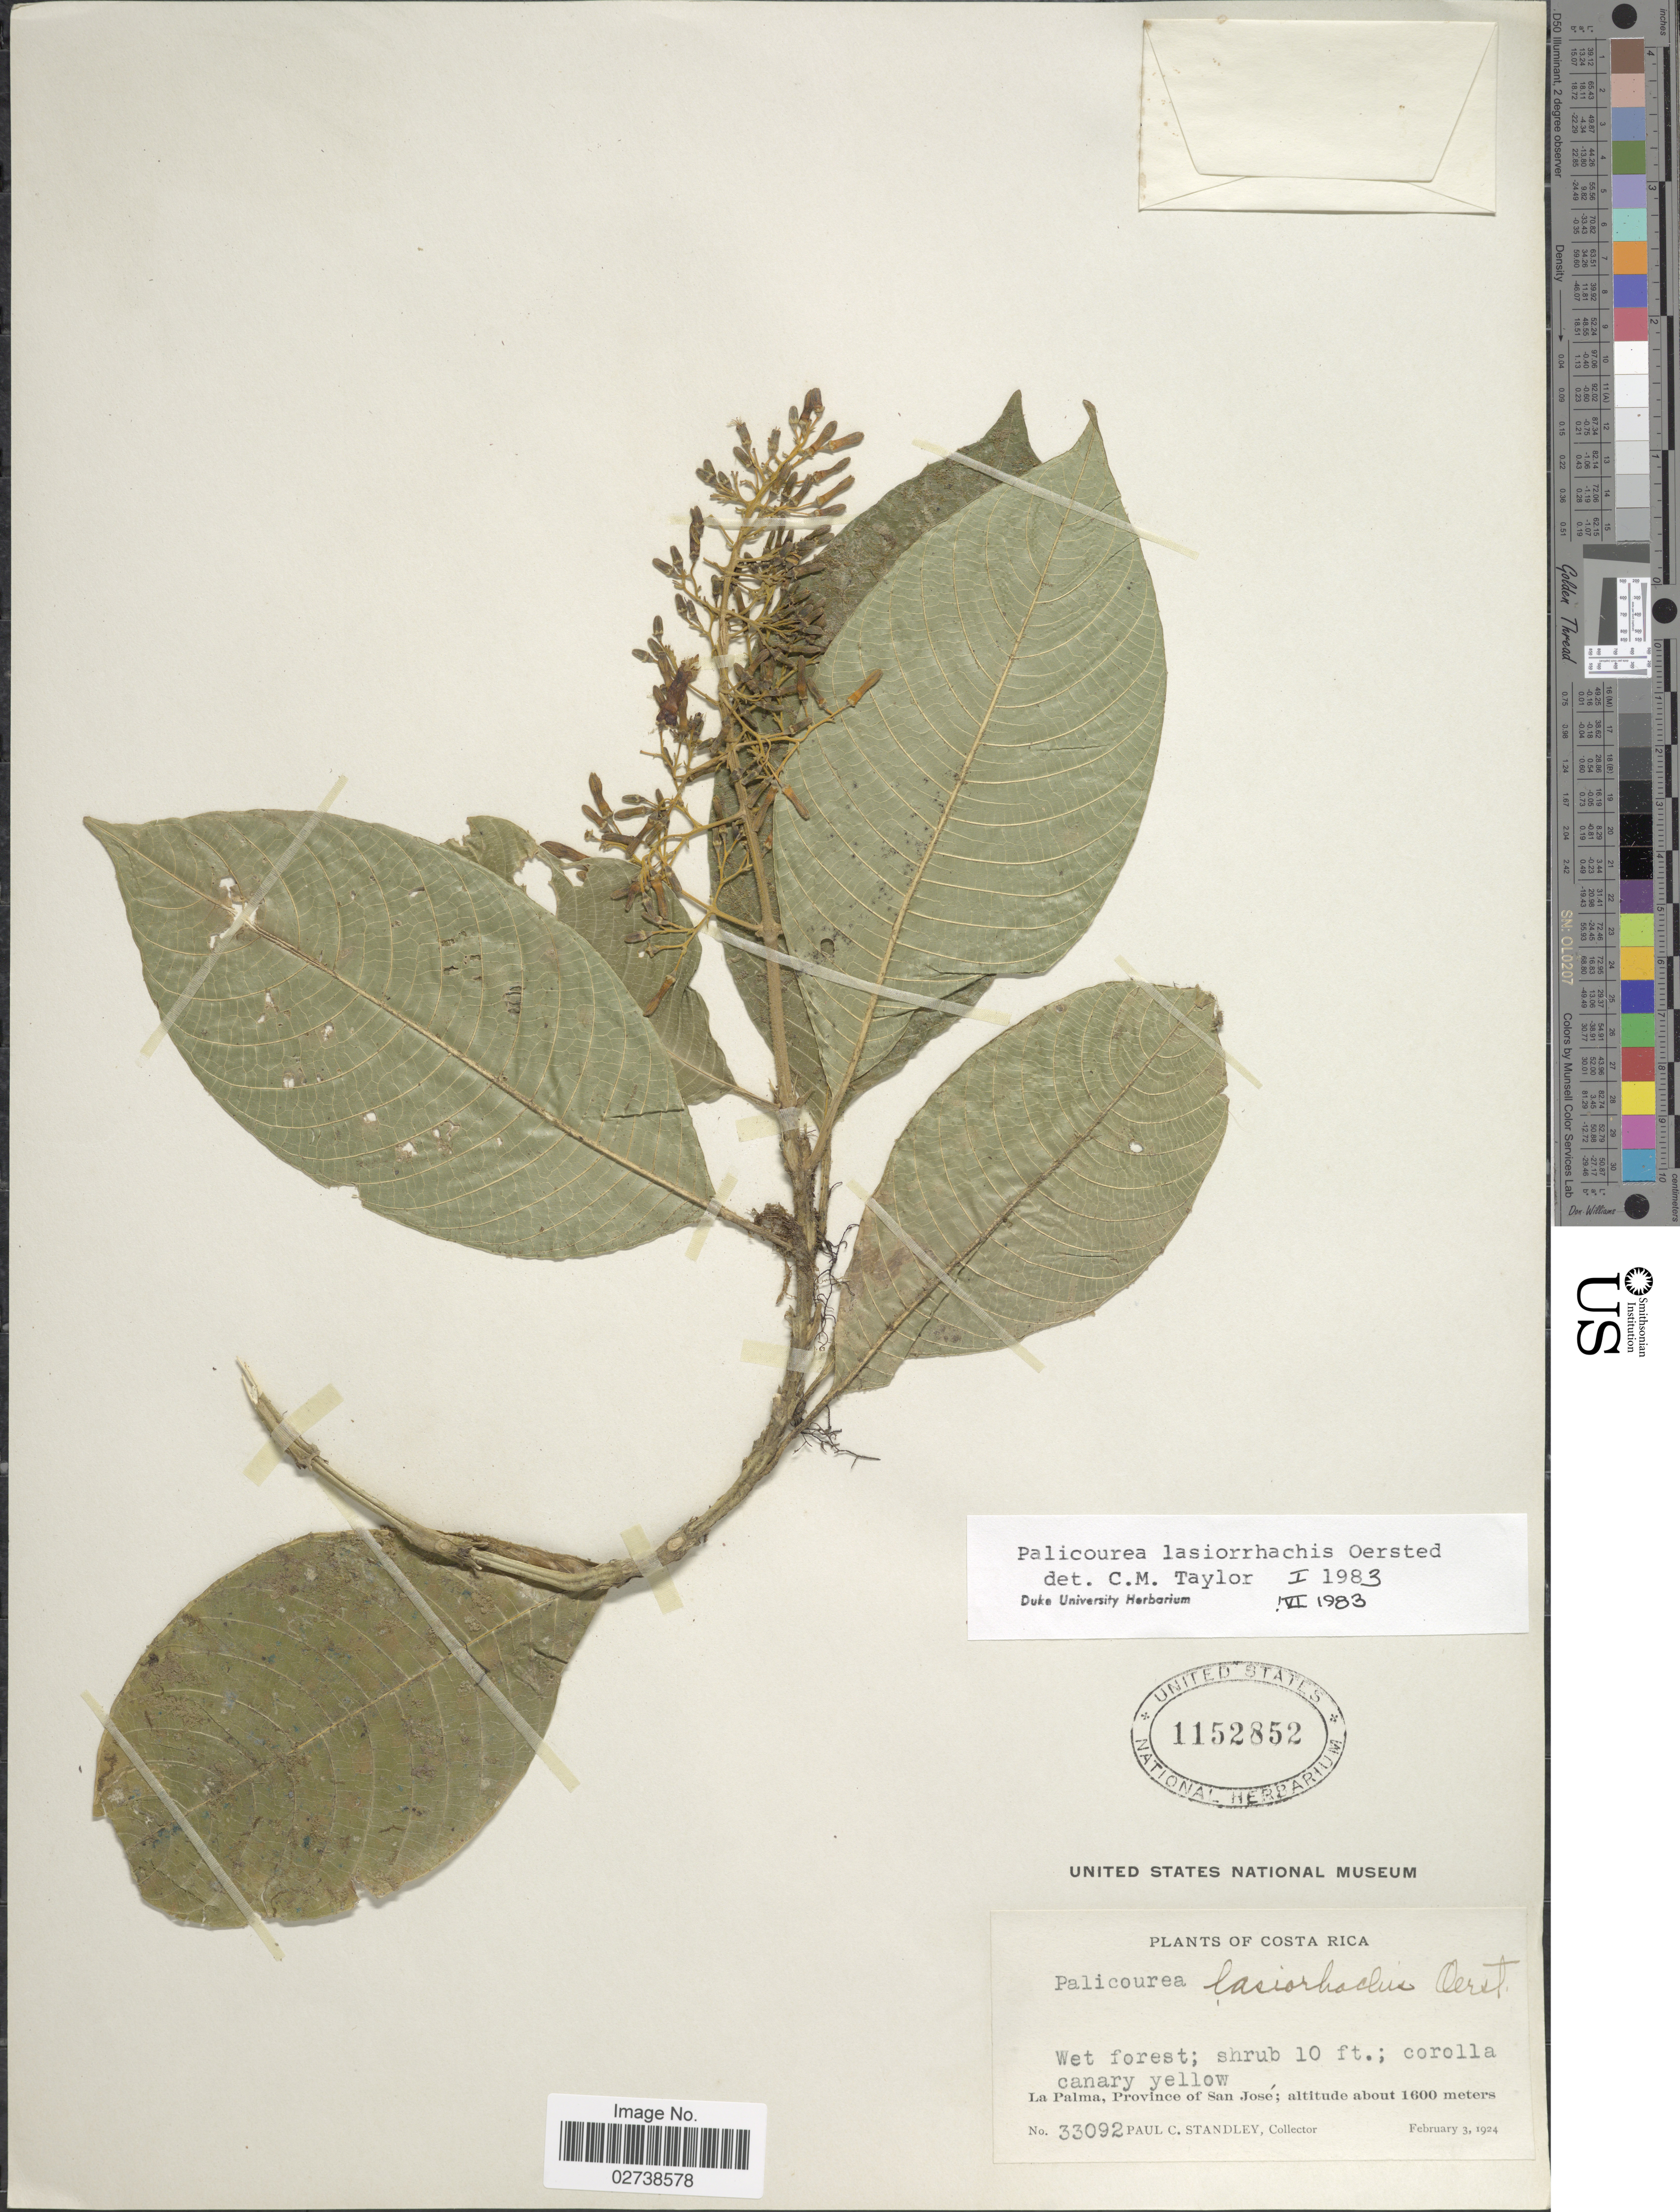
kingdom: Plantae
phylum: Tracheophyta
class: Magnoliopsida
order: Gentianales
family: Rubiaceae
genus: Palicourea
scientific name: Palicourea lasiorrhachis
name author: Oerst.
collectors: P. C. Standley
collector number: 33092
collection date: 1924-02-03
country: Costa Rica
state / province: San José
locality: Wet forest; La Palma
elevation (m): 1600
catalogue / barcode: US 1152852